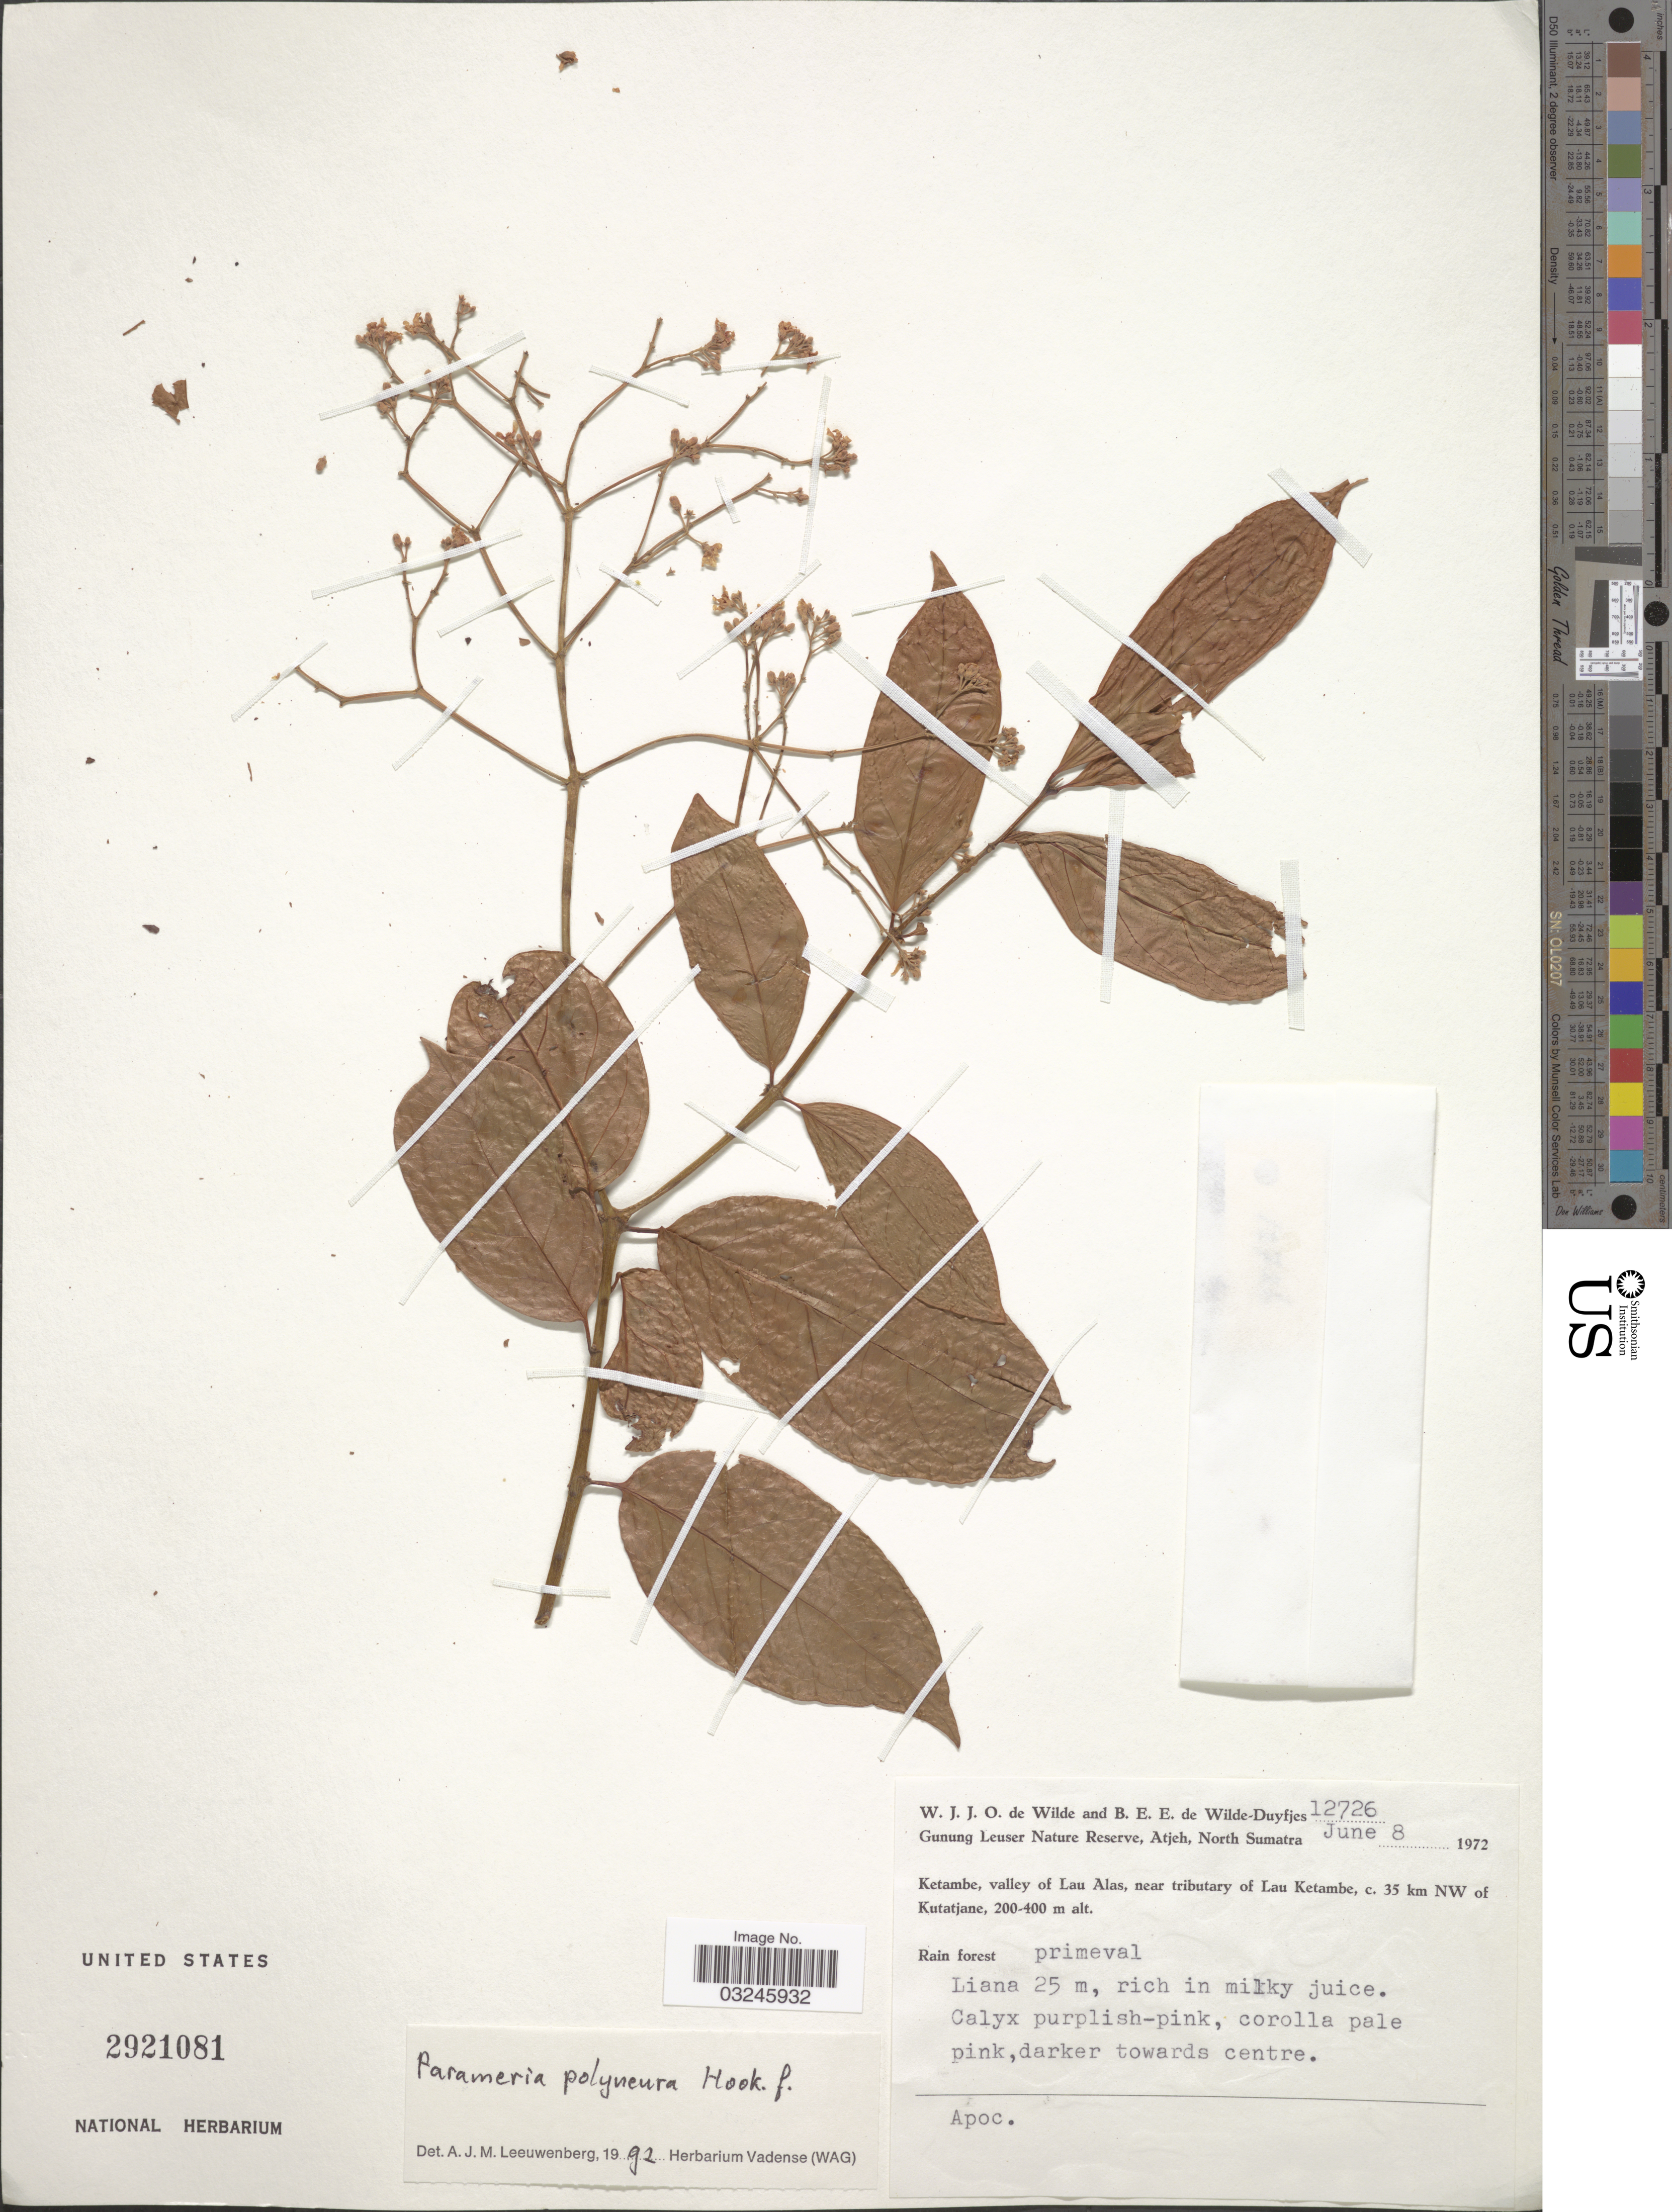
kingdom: Plantae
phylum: Tracheophyta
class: Magnoliopsida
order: Gentianales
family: Apocynaceae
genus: Parameria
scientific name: Parameria polyneura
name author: Hook. f.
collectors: W. J. de Wilde & B. E. de Wilde-Duyfjes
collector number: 12726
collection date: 1972-06-08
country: Indonesia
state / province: Sumatra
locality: Gunung Leuser Nature Reserve, Atjeh, North Sumatra, Ketambe Valley of Lau Alas, near tributary of Lau Ketambe, c. 35 km NW of Kutatjane.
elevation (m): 200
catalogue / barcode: US 2921081